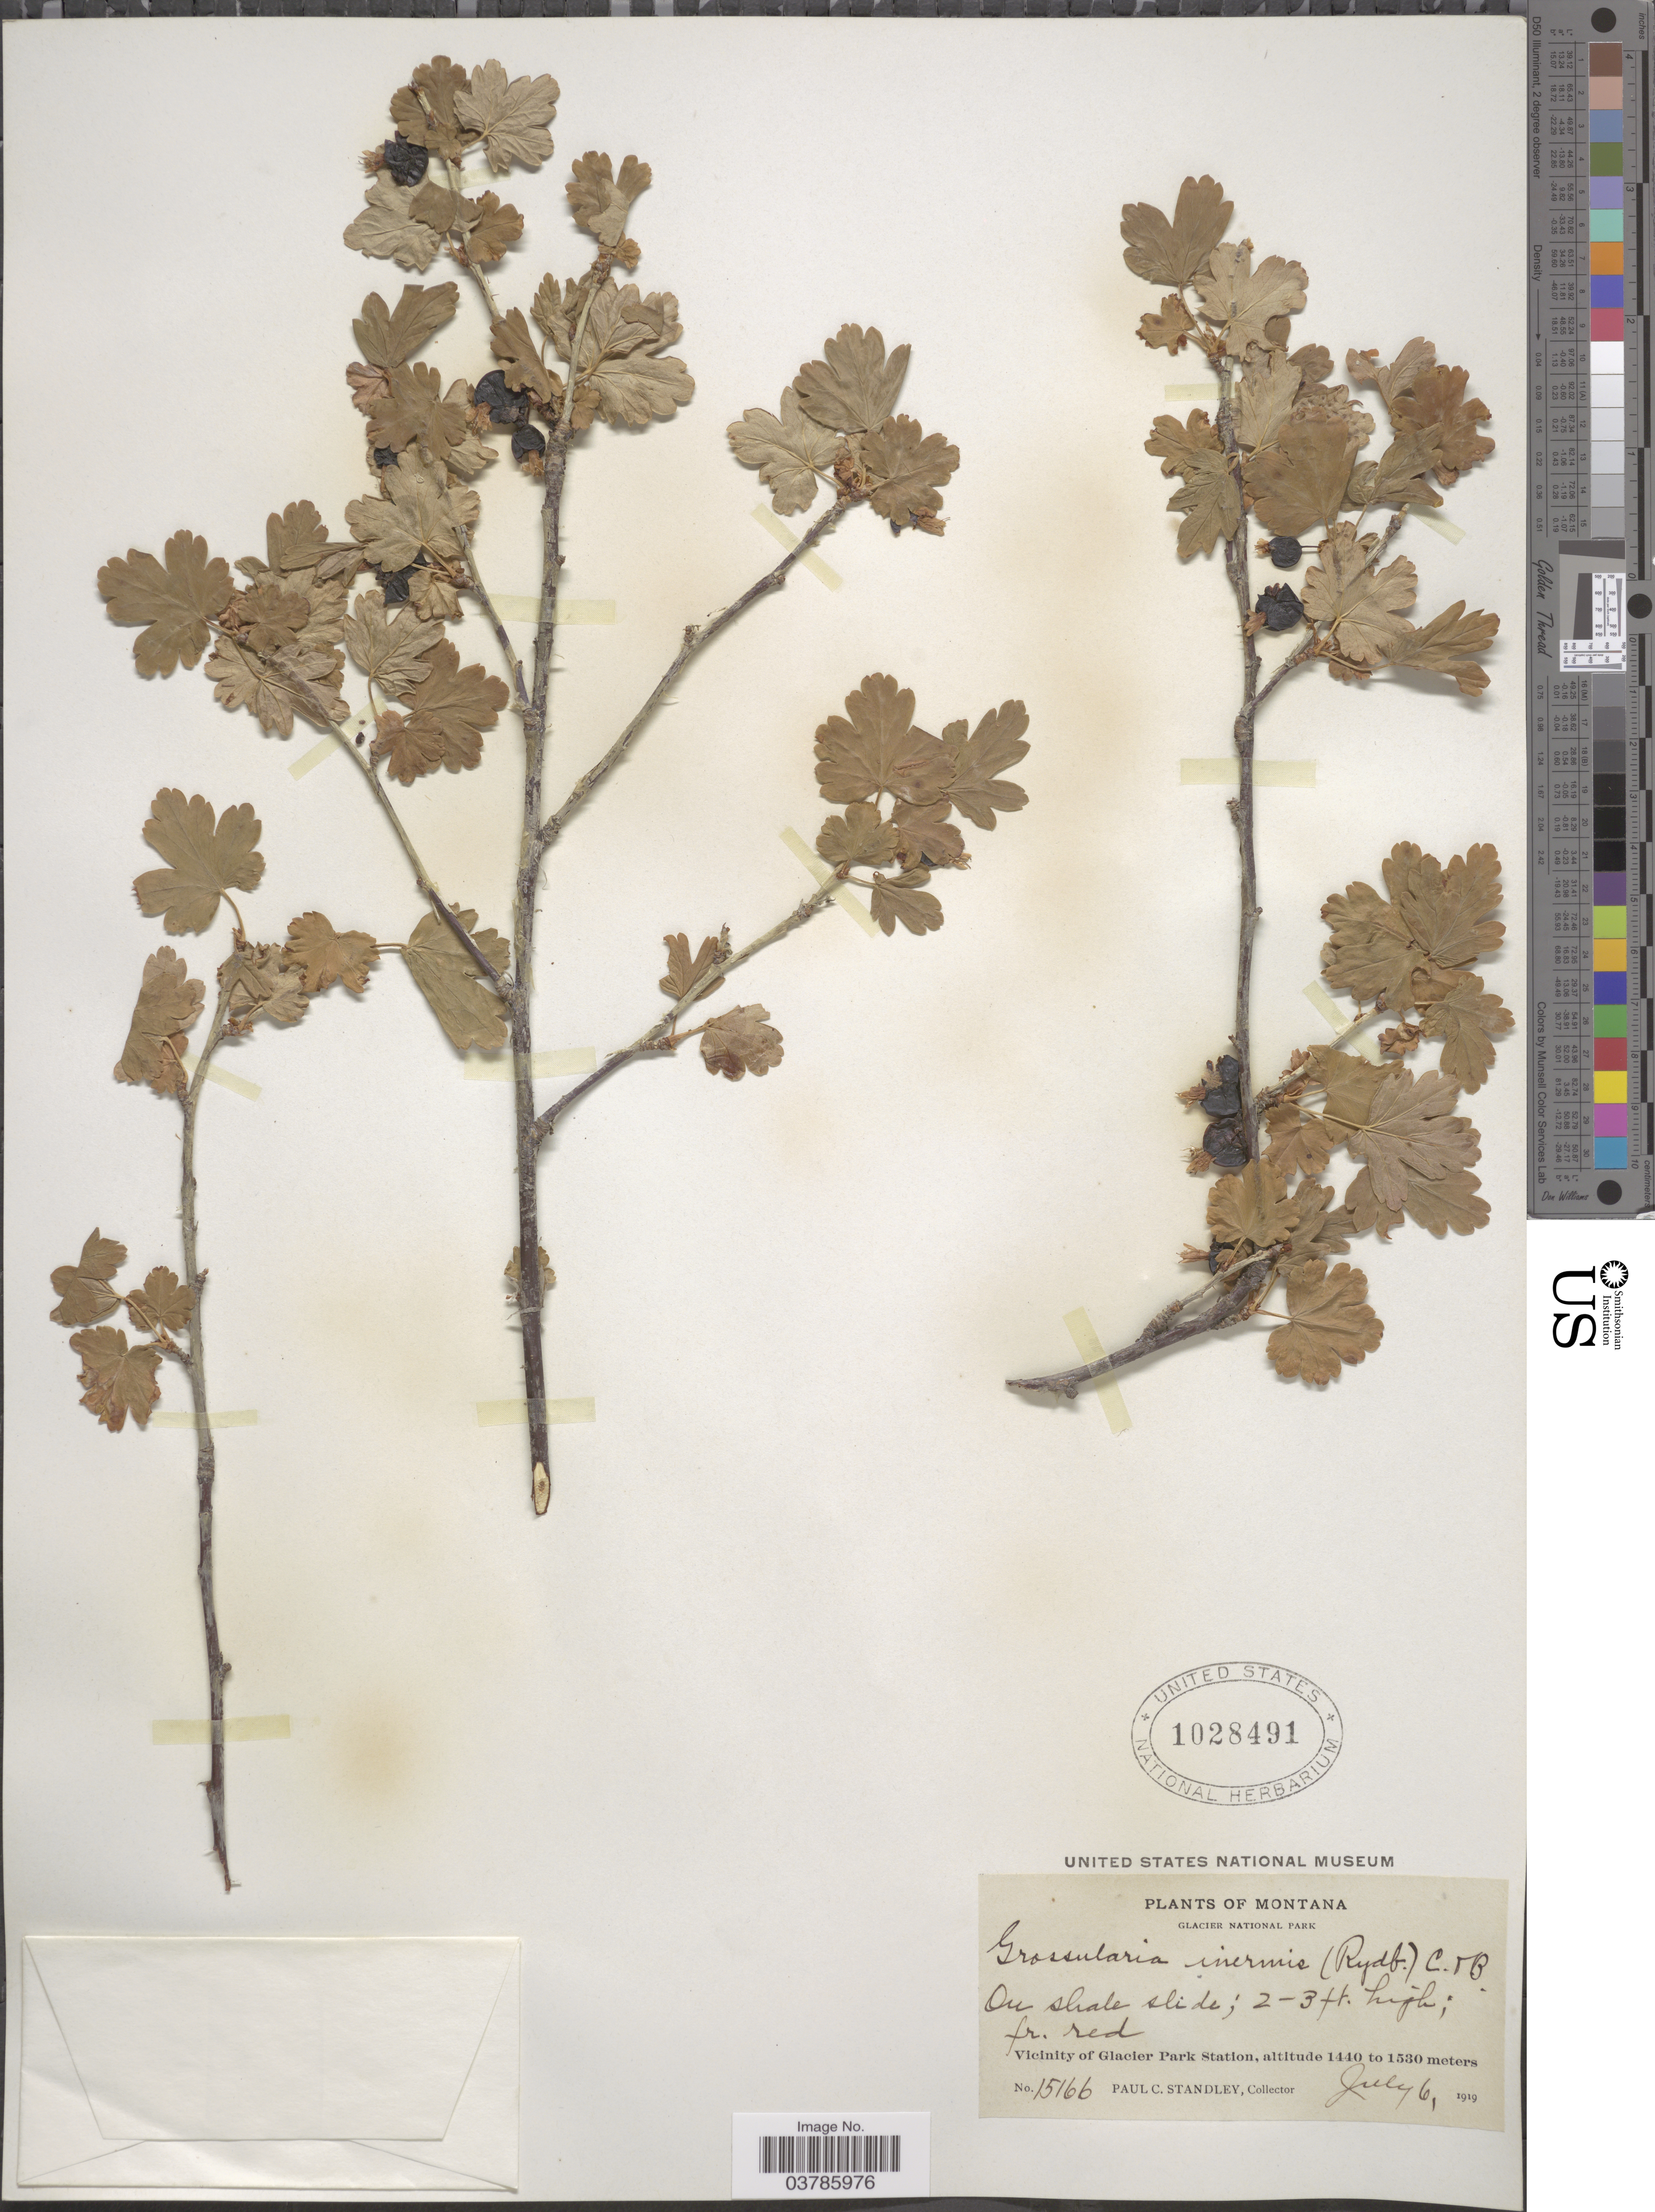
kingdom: Plantae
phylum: Tracheophyta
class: Magnoliopsida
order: Saxifragales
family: Grossulariaceae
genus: Ribes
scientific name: Ribes inerme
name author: Rydb.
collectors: P. C. Standley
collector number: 15166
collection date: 1919-07-06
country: United States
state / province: Montana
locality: Glacier National Park. Vicinity of Glacier Park Station.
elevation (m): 1440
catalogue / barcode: US 1028491